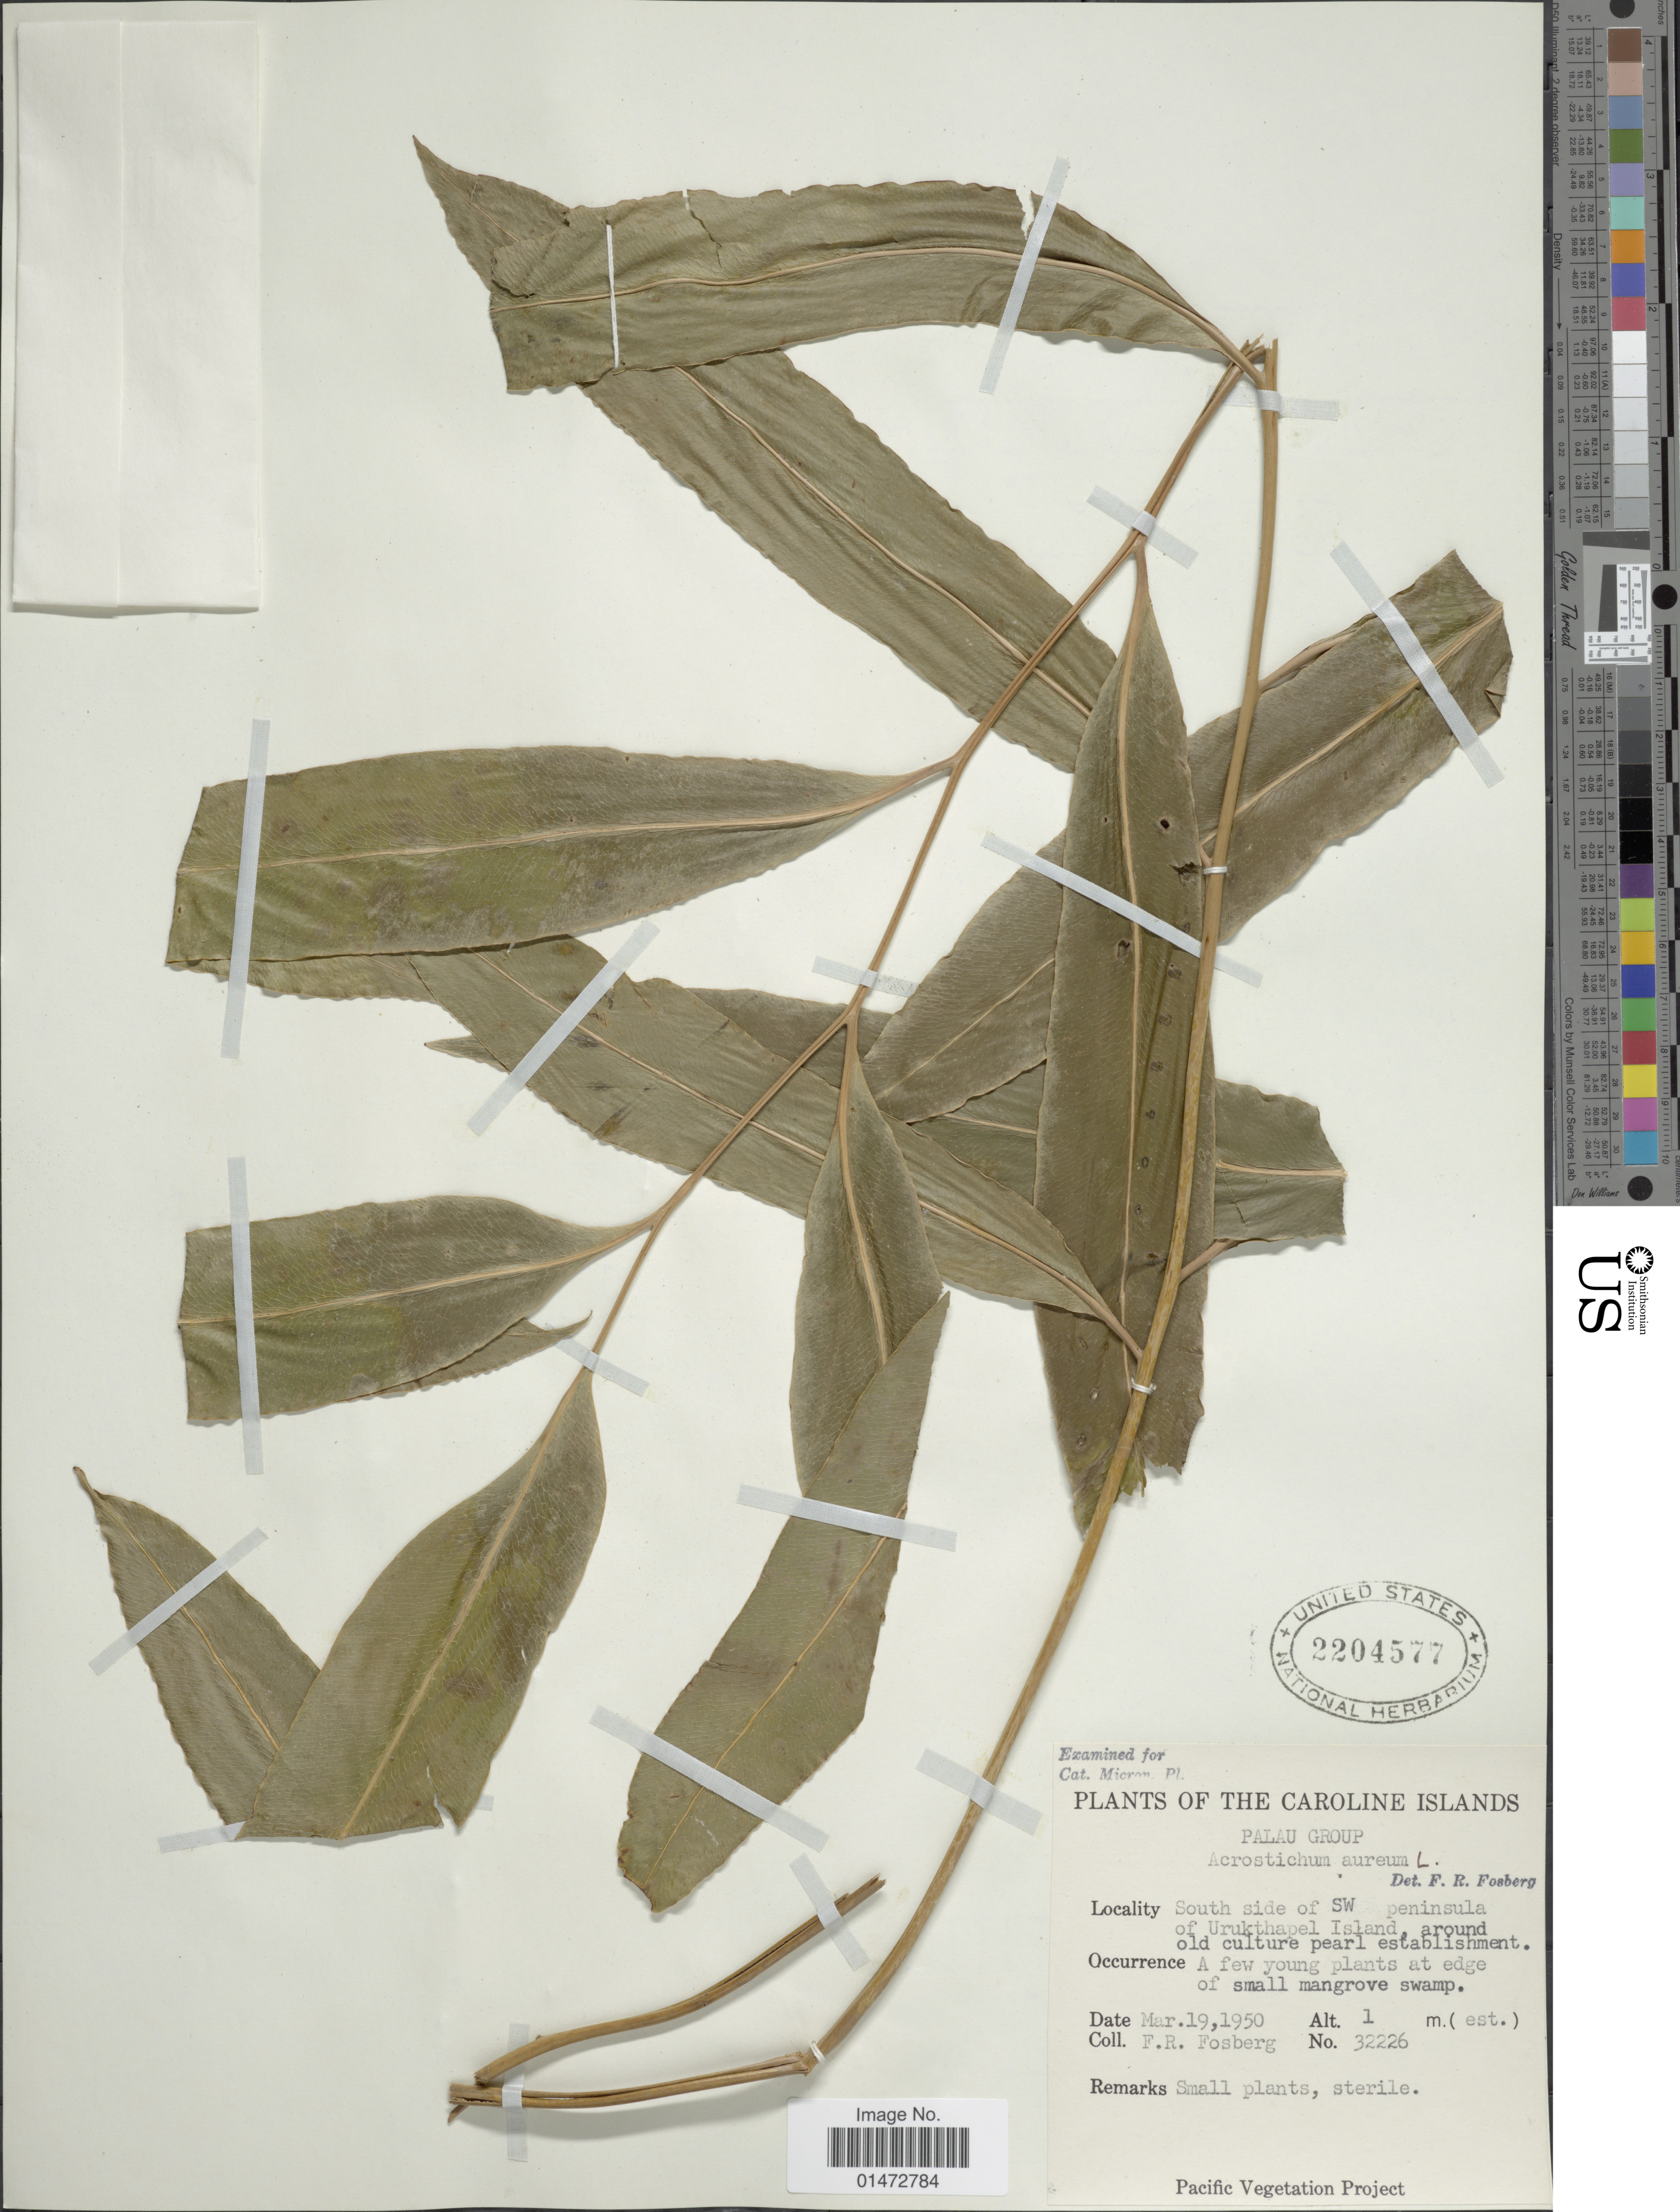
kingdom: Plantae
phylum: Tracheophyta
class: Polypodiopsida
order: Polypodiales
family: Pteridaceae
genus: Acrostichum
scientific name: Acrostichum aureum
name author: L.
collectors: F. R. Fosberg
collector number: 32226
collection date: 1950-03-19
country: Palau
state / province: Koror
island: Ngeruktabel [Urukthapel]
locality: Palau Group. South side of SW peninsula of Urukthapel Island, around old culture pearl establishment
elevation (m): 1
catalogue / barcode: US 2204577